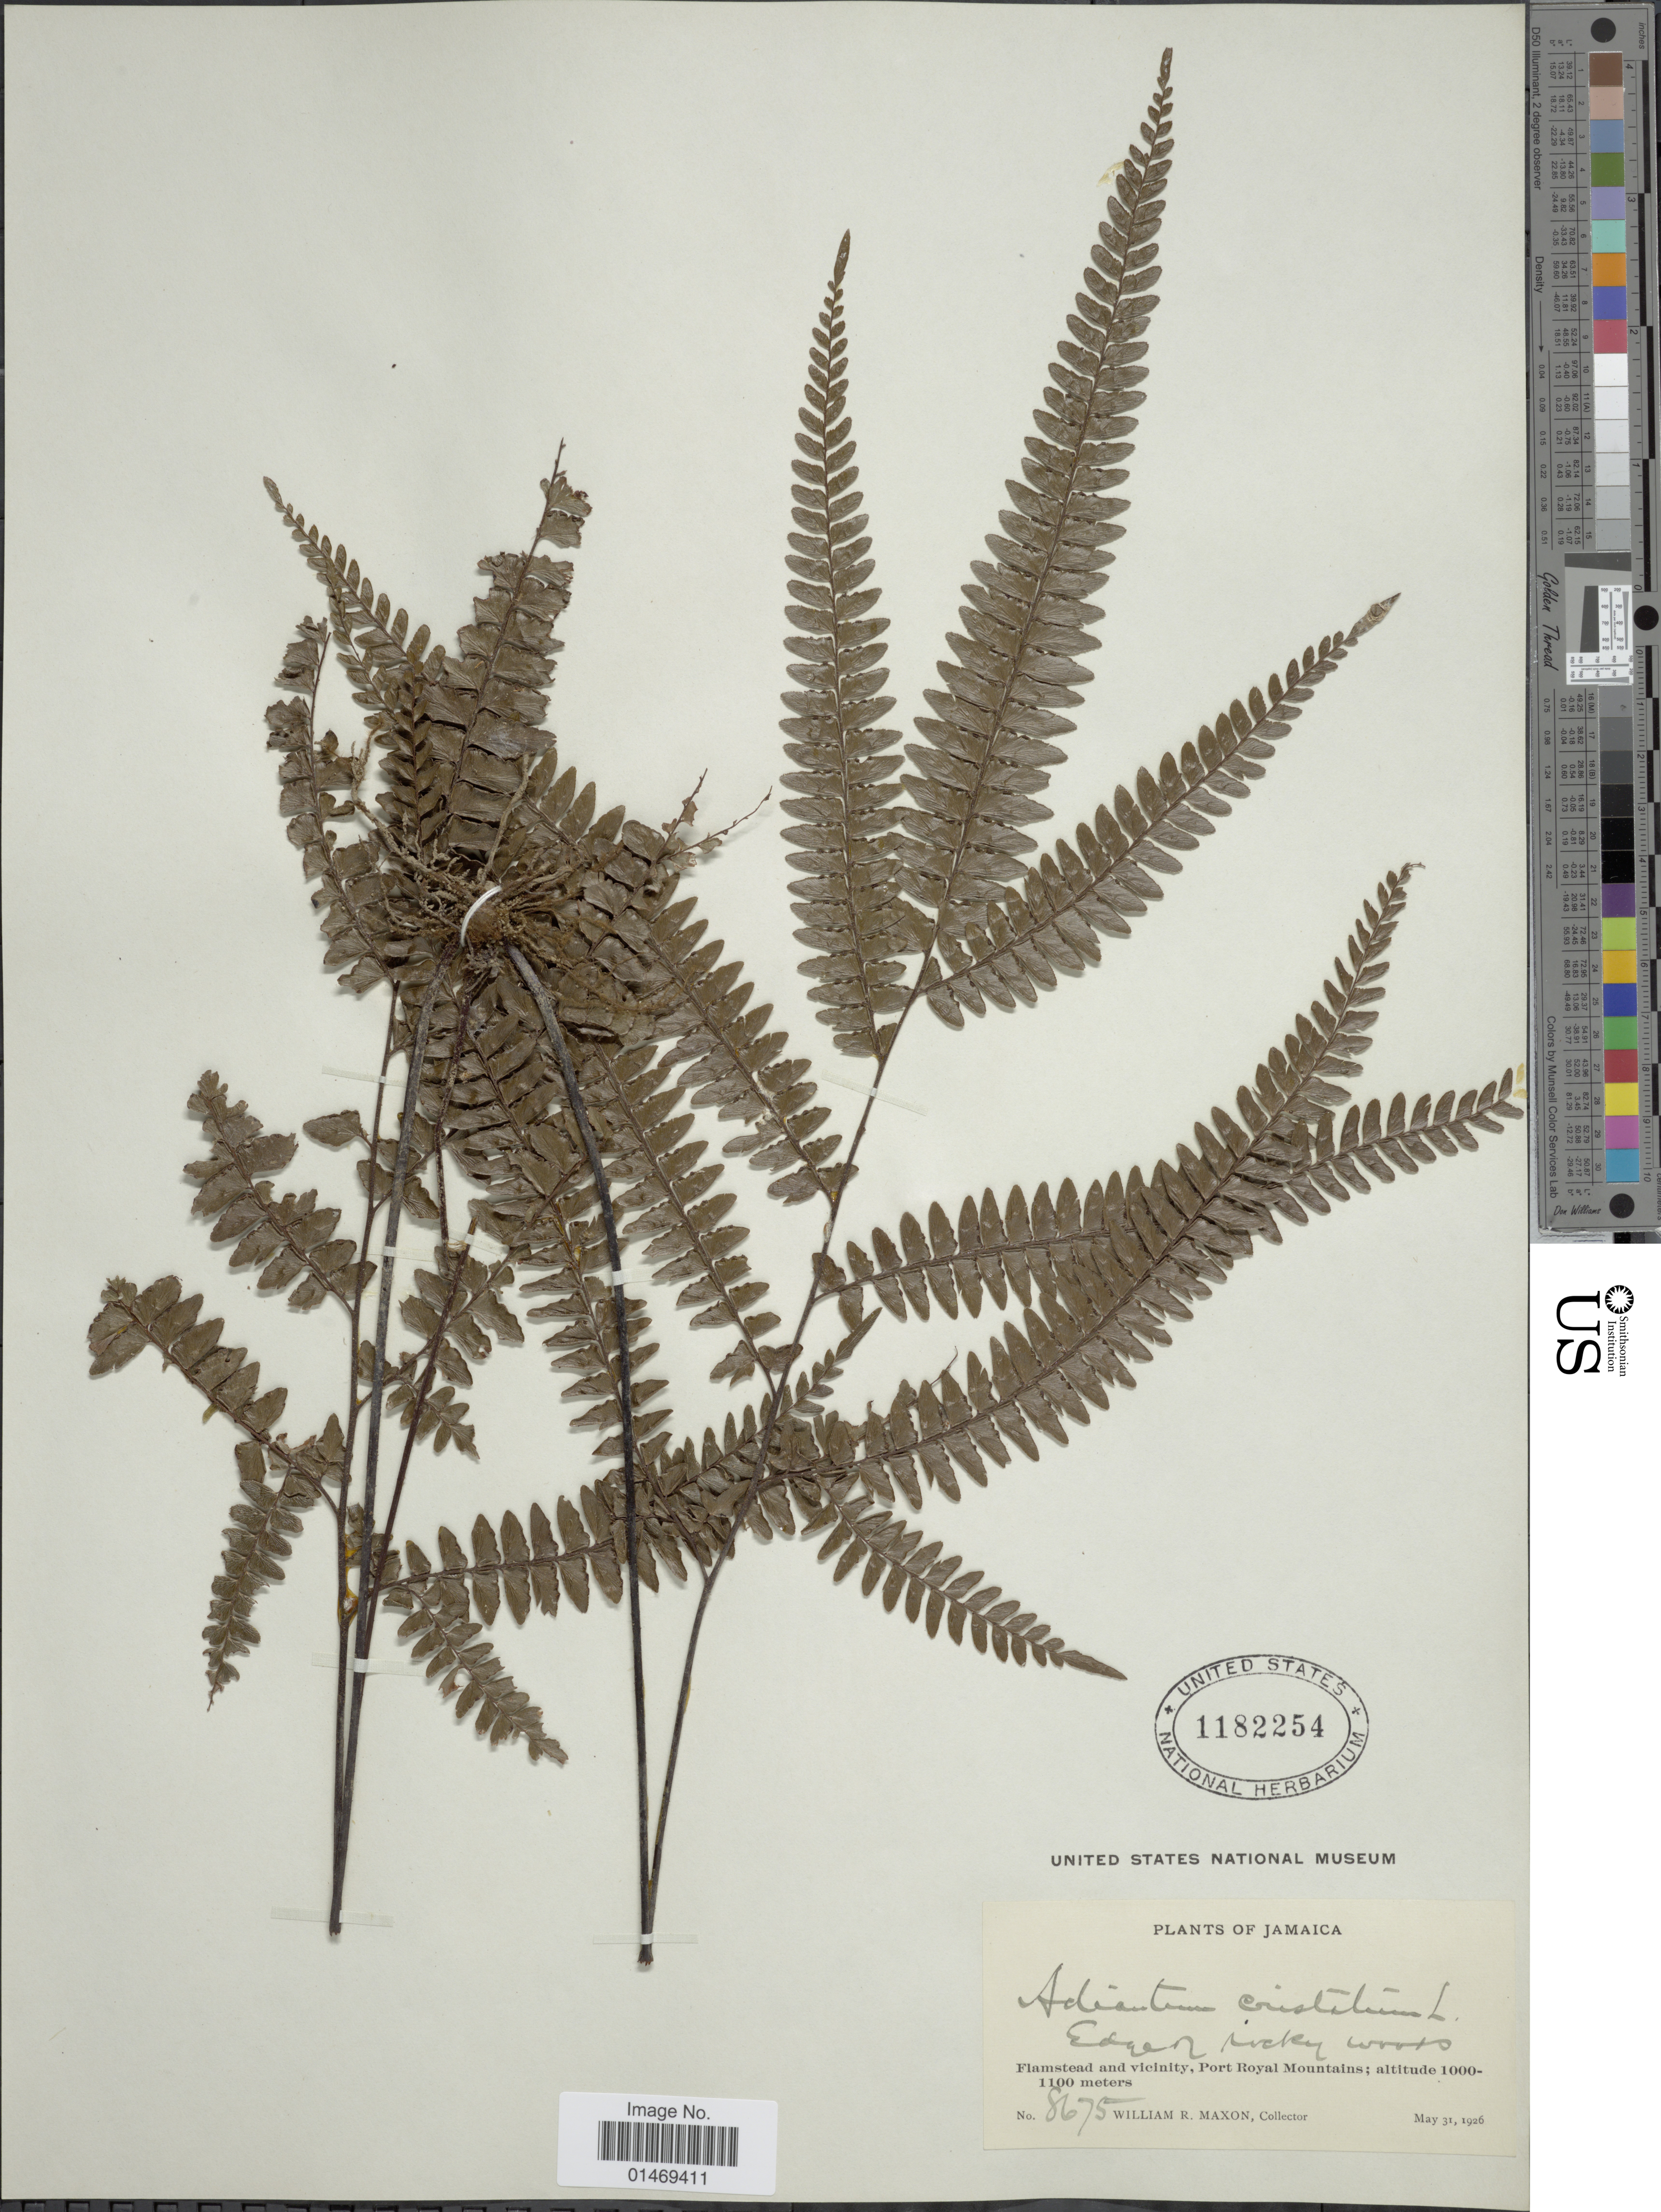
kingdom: Plantae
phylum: Tracheophyta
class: Polypodiopsida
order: Polypodiales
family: Pteridaceae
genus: Adiantum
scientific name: Adiantum pyramidale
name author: (L.) Willd.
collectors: W. R. Maxon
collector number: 8675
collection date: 1926-05-31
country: Jamaica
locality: Flamstead and vicinity, Port Royal Mountains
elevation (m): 1000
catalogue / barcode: US 1182254